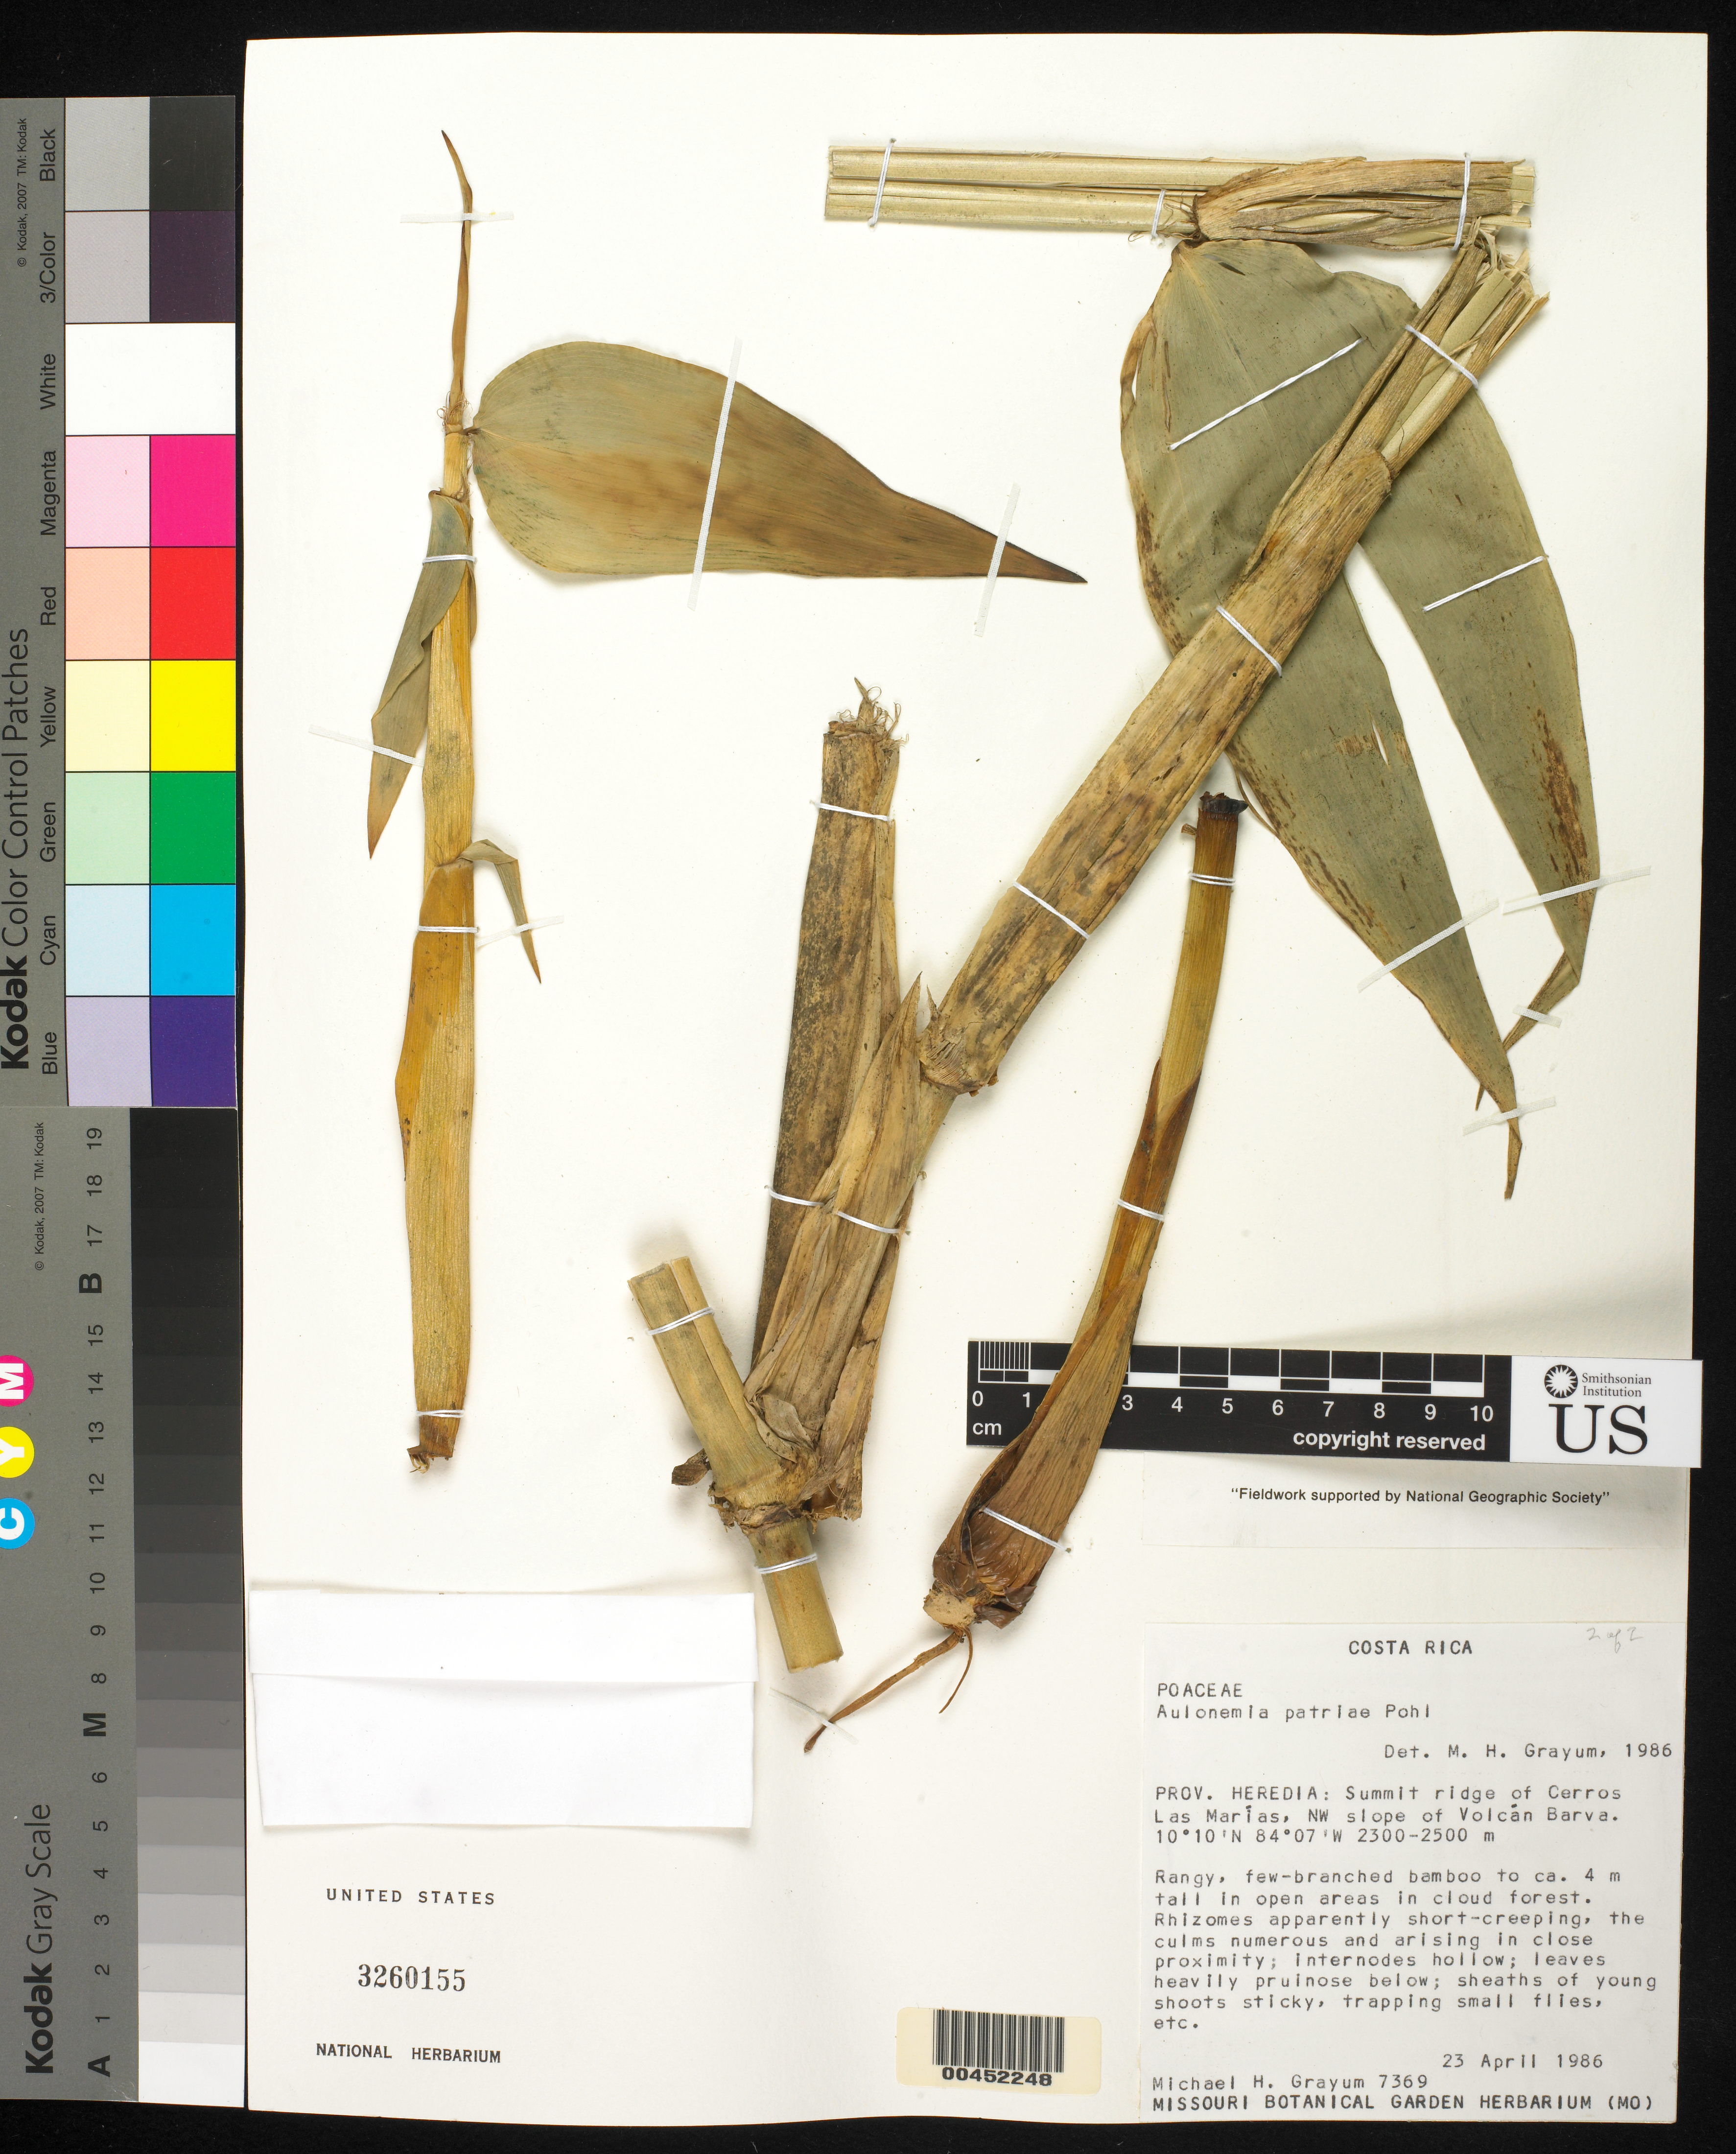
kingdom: Plantae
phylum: Tracheophyta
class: Liliopsida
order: Poales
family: Poaceae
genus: Aulonemia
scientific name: Aulonemia patriae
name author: R.W. Pohl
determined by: Grayum, M. H., (MO MO)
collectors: M. H. Grayum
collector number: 7369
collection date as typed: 23 Apr 1986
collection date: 1986-04-23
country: Costa Rica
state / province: Heredia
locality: Summit ridge of cerros las marias, nw slope of volcan barva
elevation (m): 2300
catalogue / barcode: US 3260155